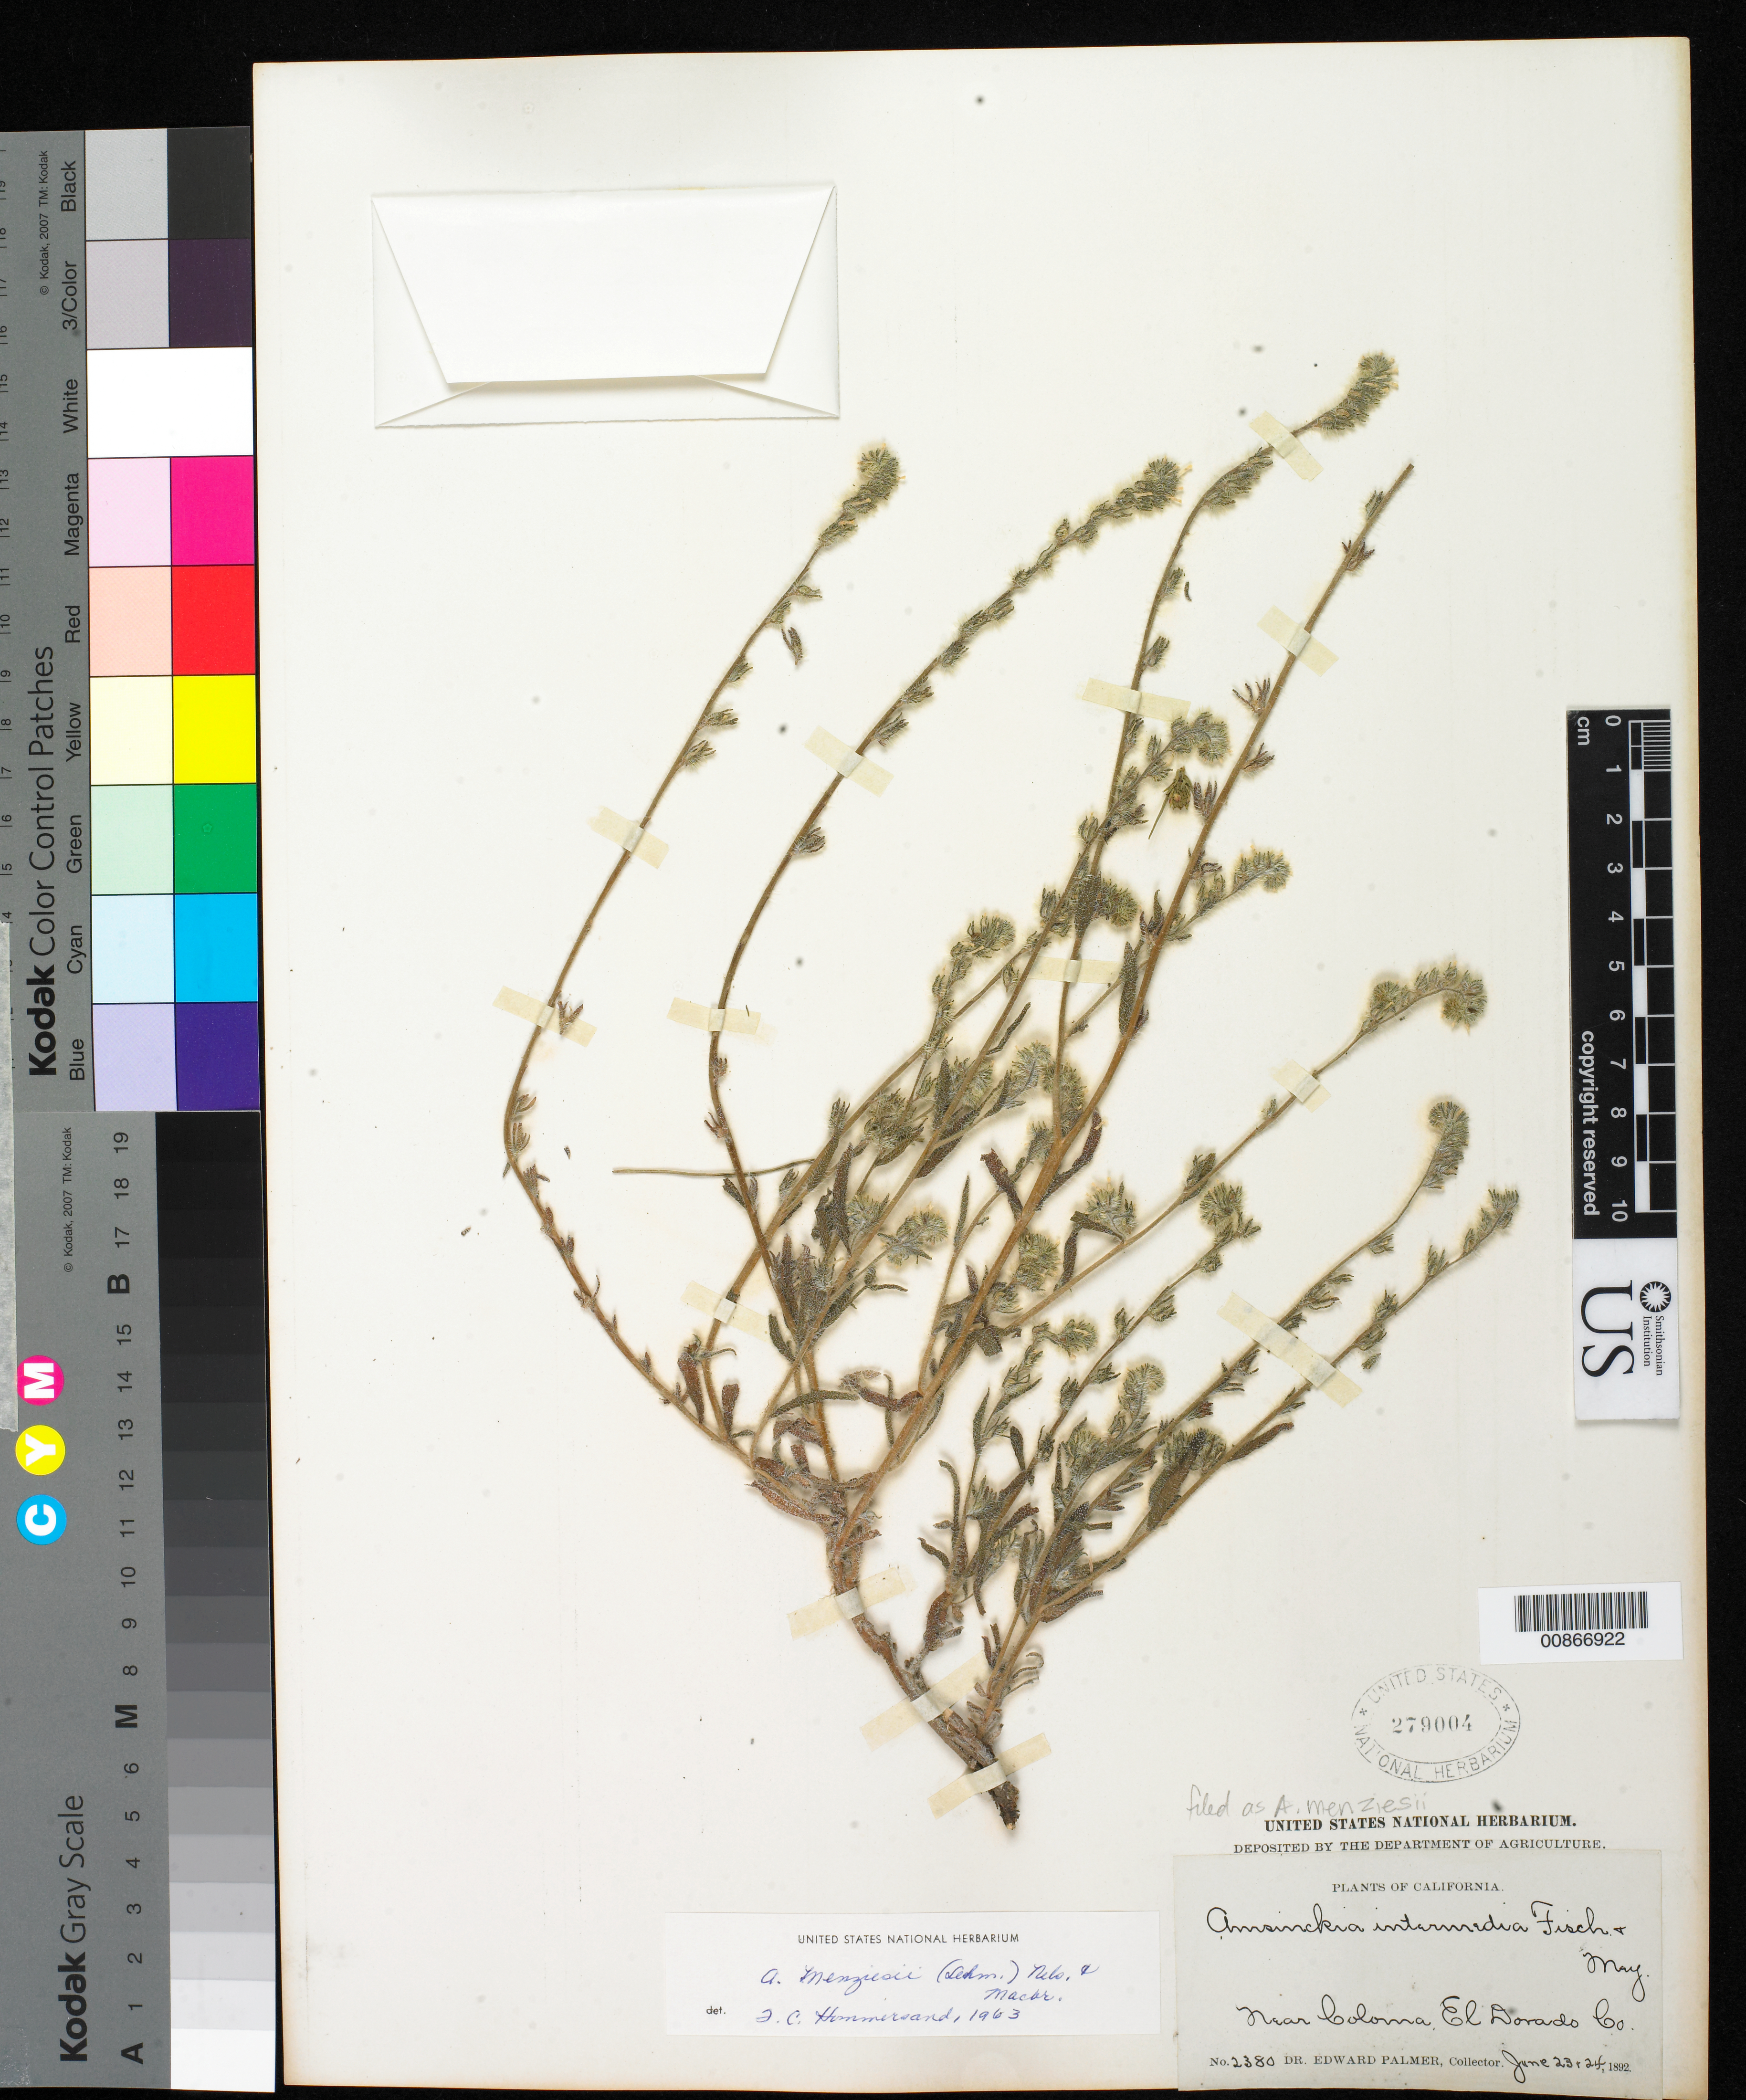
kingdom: Plantae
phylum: Tracheophyta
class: Magnoliopsida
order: Boraginales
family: Boraginaceae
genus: Amsinckia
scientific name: Amsinckia menziesii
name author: A. Nelson & J.F. Macbr.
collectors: E. Palmer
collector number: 2380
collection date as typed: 23 Jun 1892 to 24 Jun 1892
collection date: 1892-06-23/1892-06-24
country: United States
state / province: California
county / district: El Dorado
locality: Near Coloma, El Dorado County, California.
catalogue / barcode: US 279004